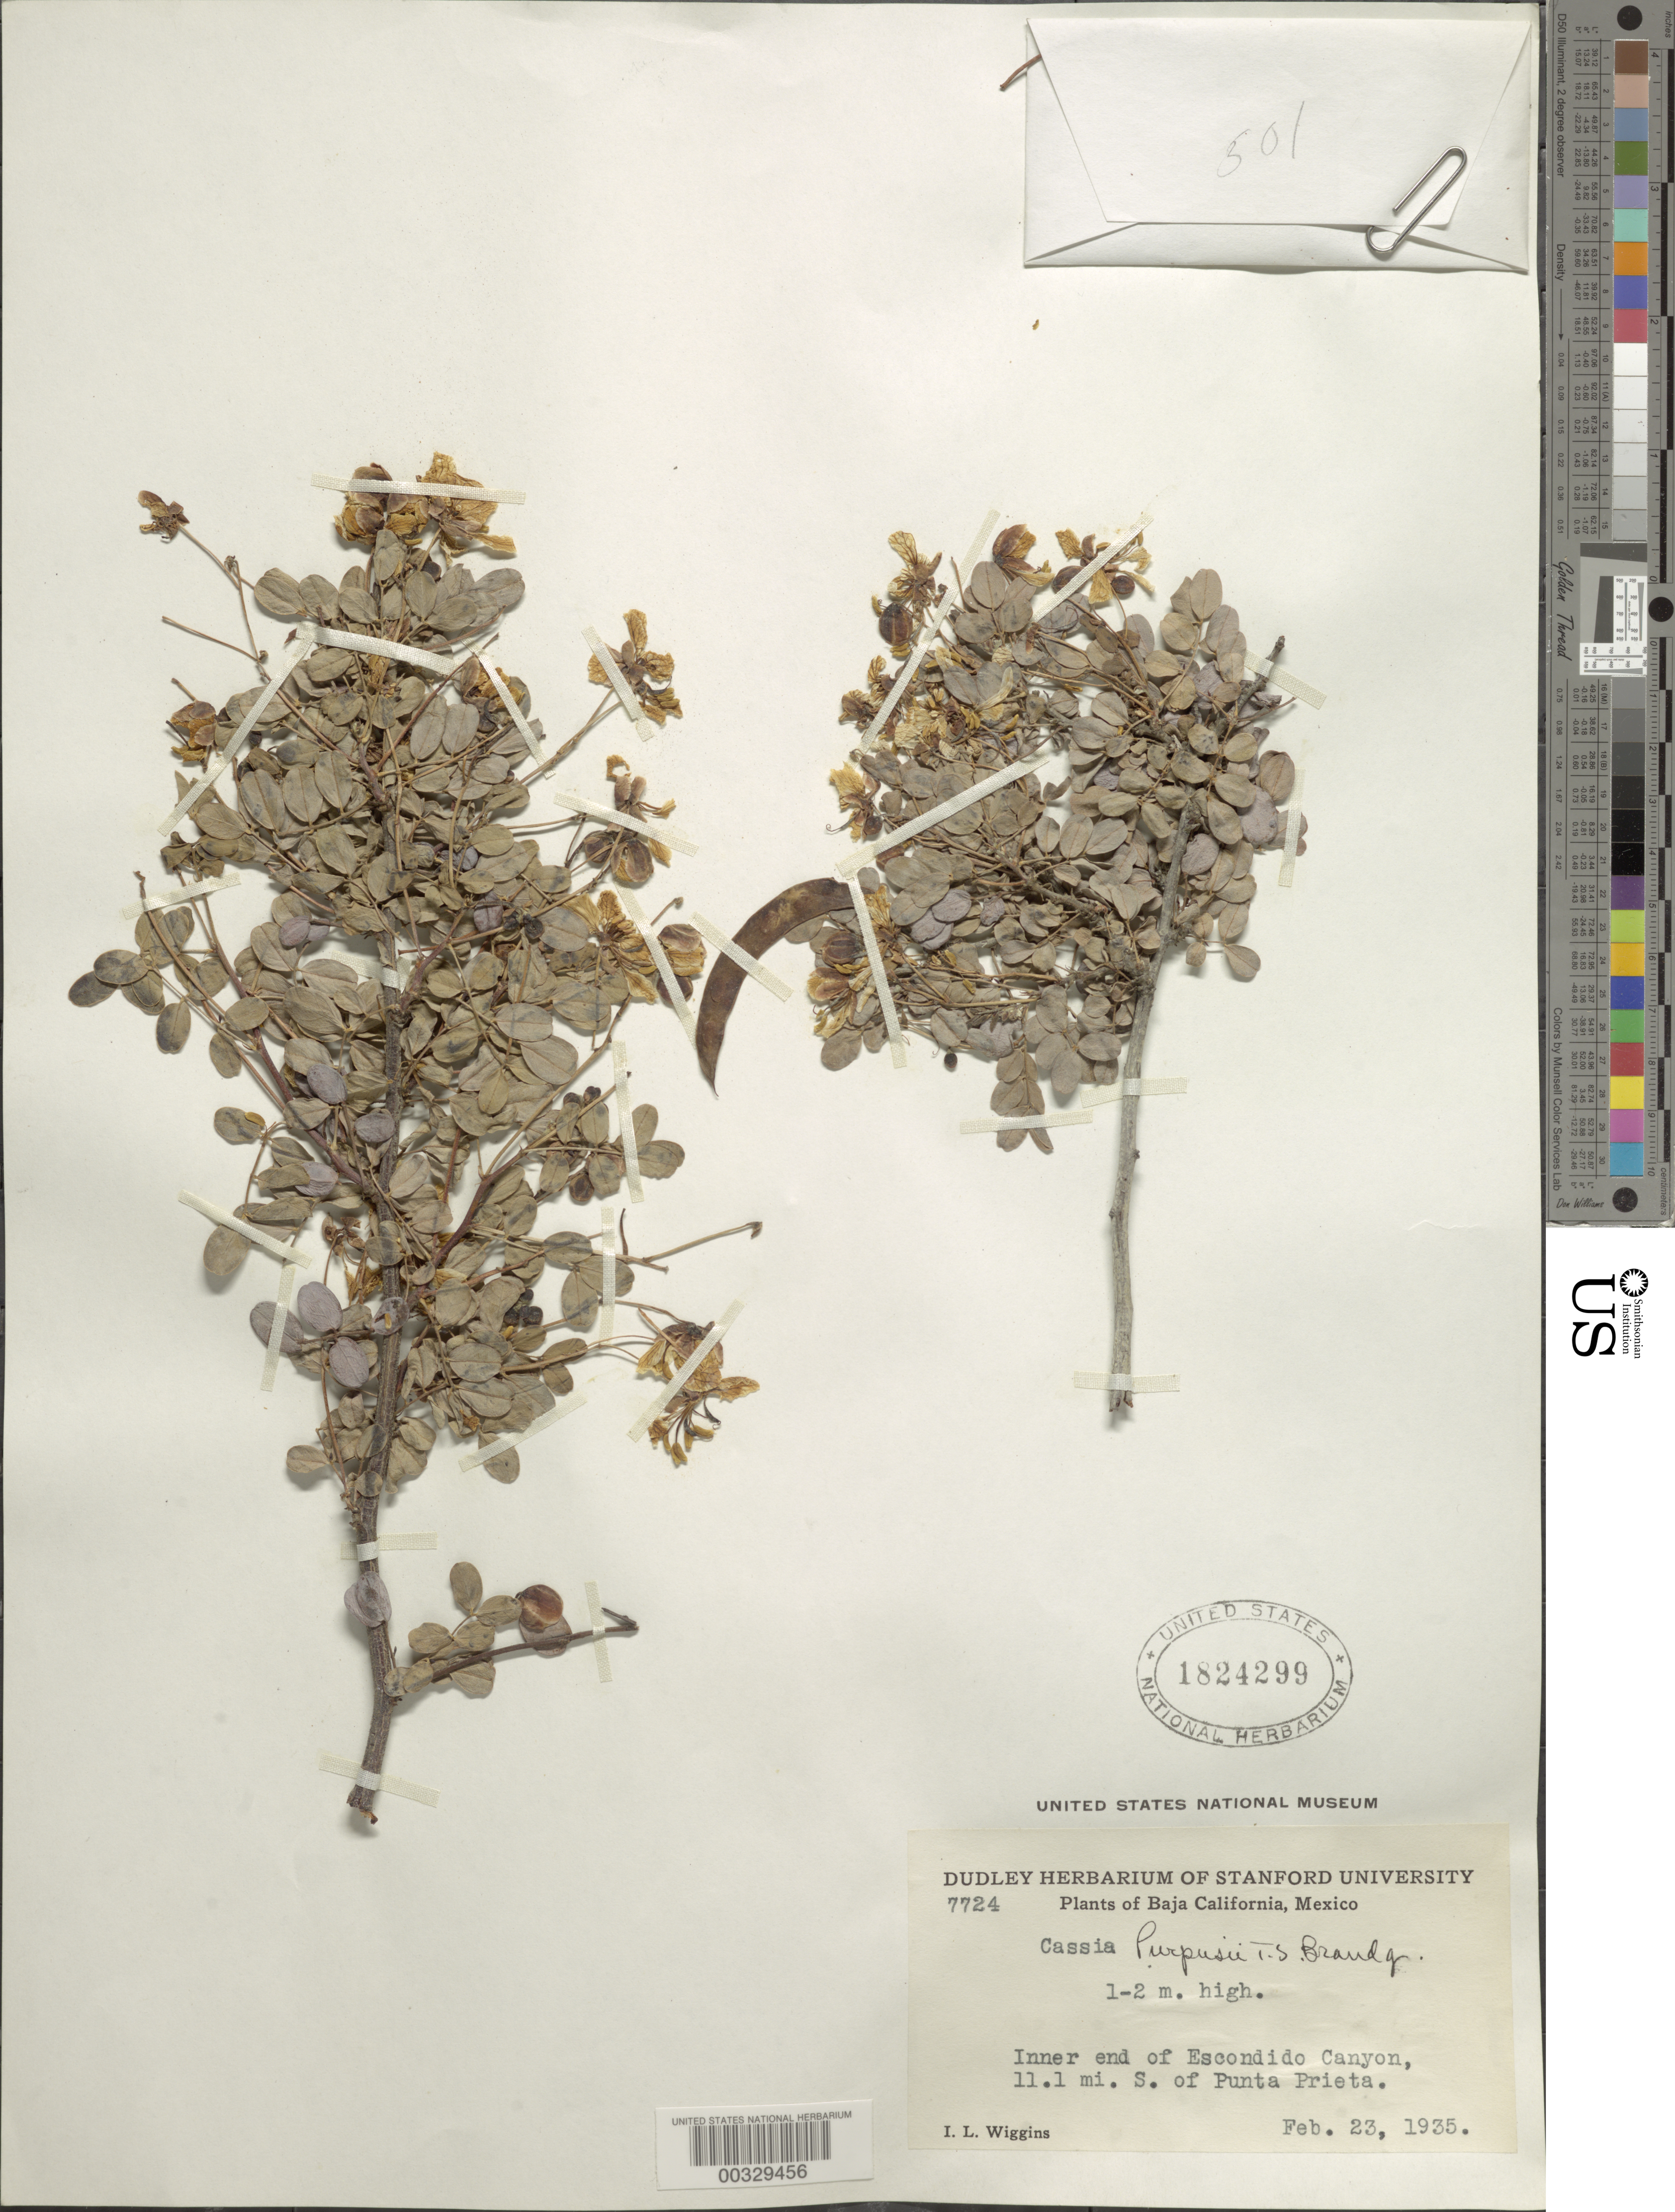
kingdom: Plantae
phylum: Tracheophyta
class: Magnoliopsida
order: Fabales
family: Fabaceae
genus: Senna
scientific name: Senna purpusii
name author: (Brandegee) H.S. Irwin & Barneby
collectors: I. L. Wiggins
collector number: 7724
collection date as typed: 23 Feb 1935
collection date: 1935-02-23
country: Mexico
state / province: Baja California Norte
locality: Inner end of Escondido Canyon, 11.1 mi S of Punta Prieta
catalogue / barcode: US 1824299